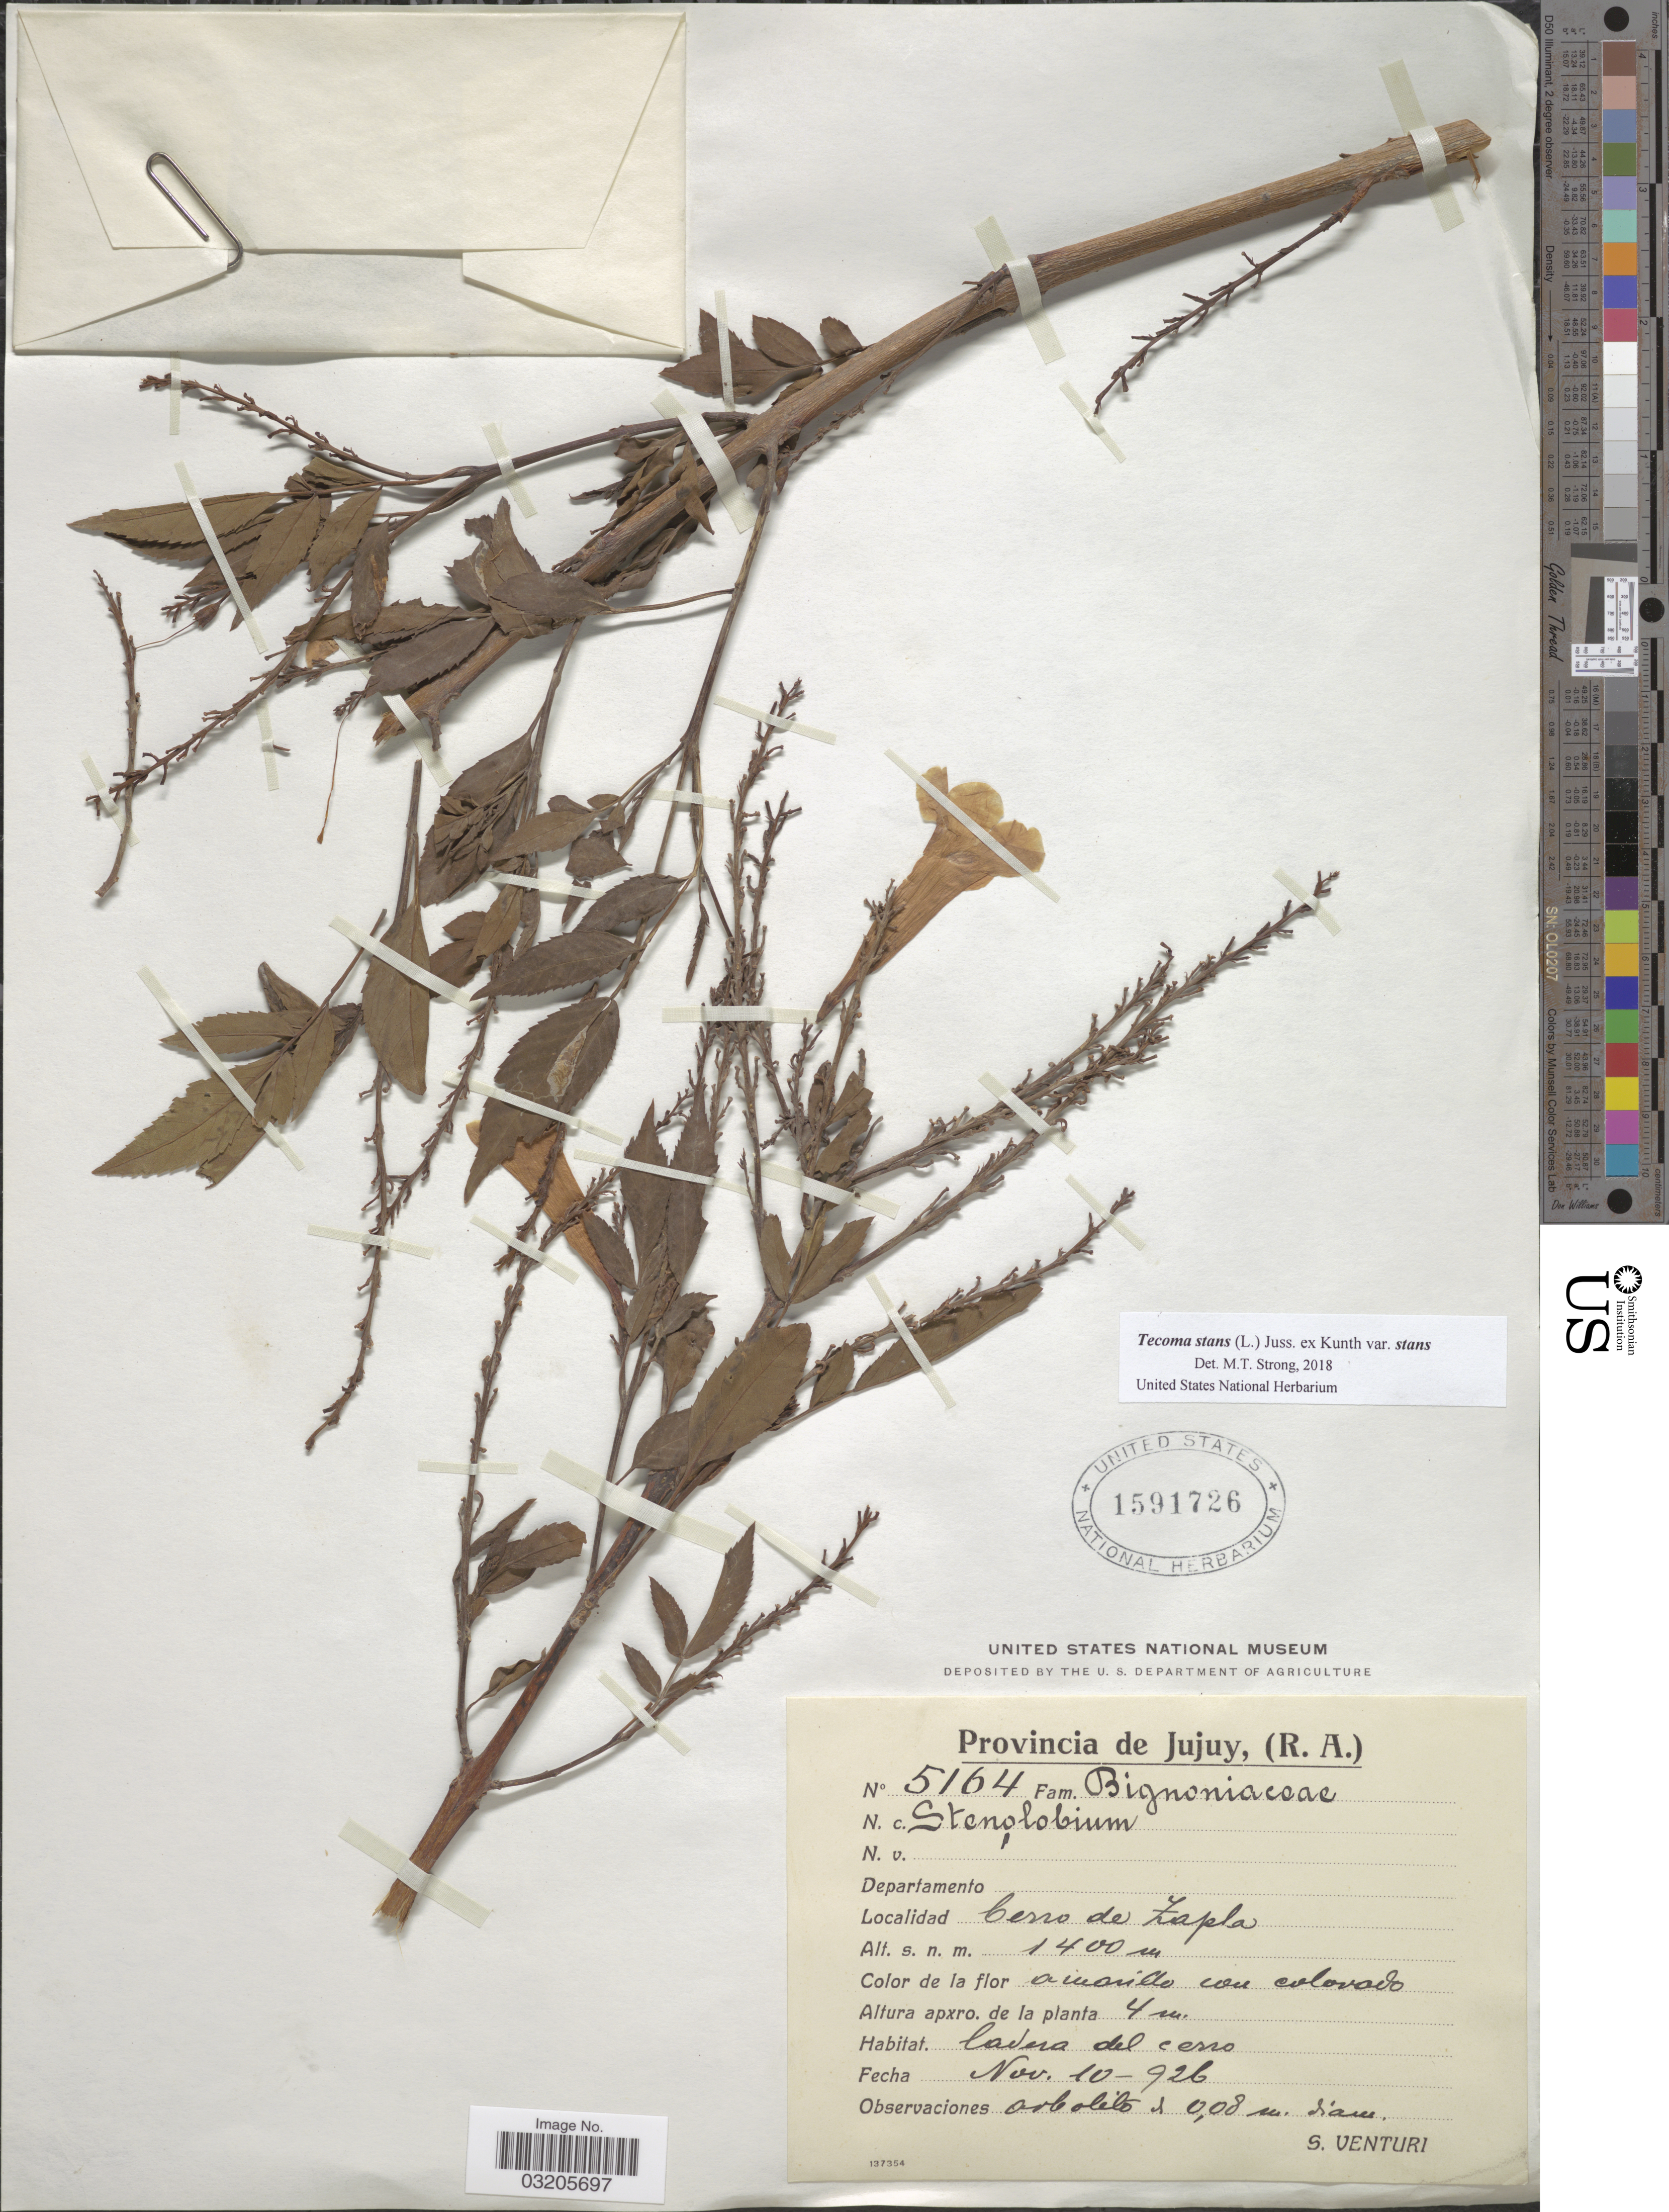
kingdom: Plantae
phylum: Tracheophyta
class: Magnoliopsida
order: Lamiales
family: Bignoniaceae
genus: Tecoma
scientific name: Tecoma stans var. stans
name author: (L.) Juss. ex Kunth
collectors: S. Venturi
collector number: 5164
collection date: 1926-11-10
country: Argentina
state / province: Jujuy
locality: (R. A.) Cerro de Zapla.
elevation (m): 1400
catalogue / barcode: US 1591726